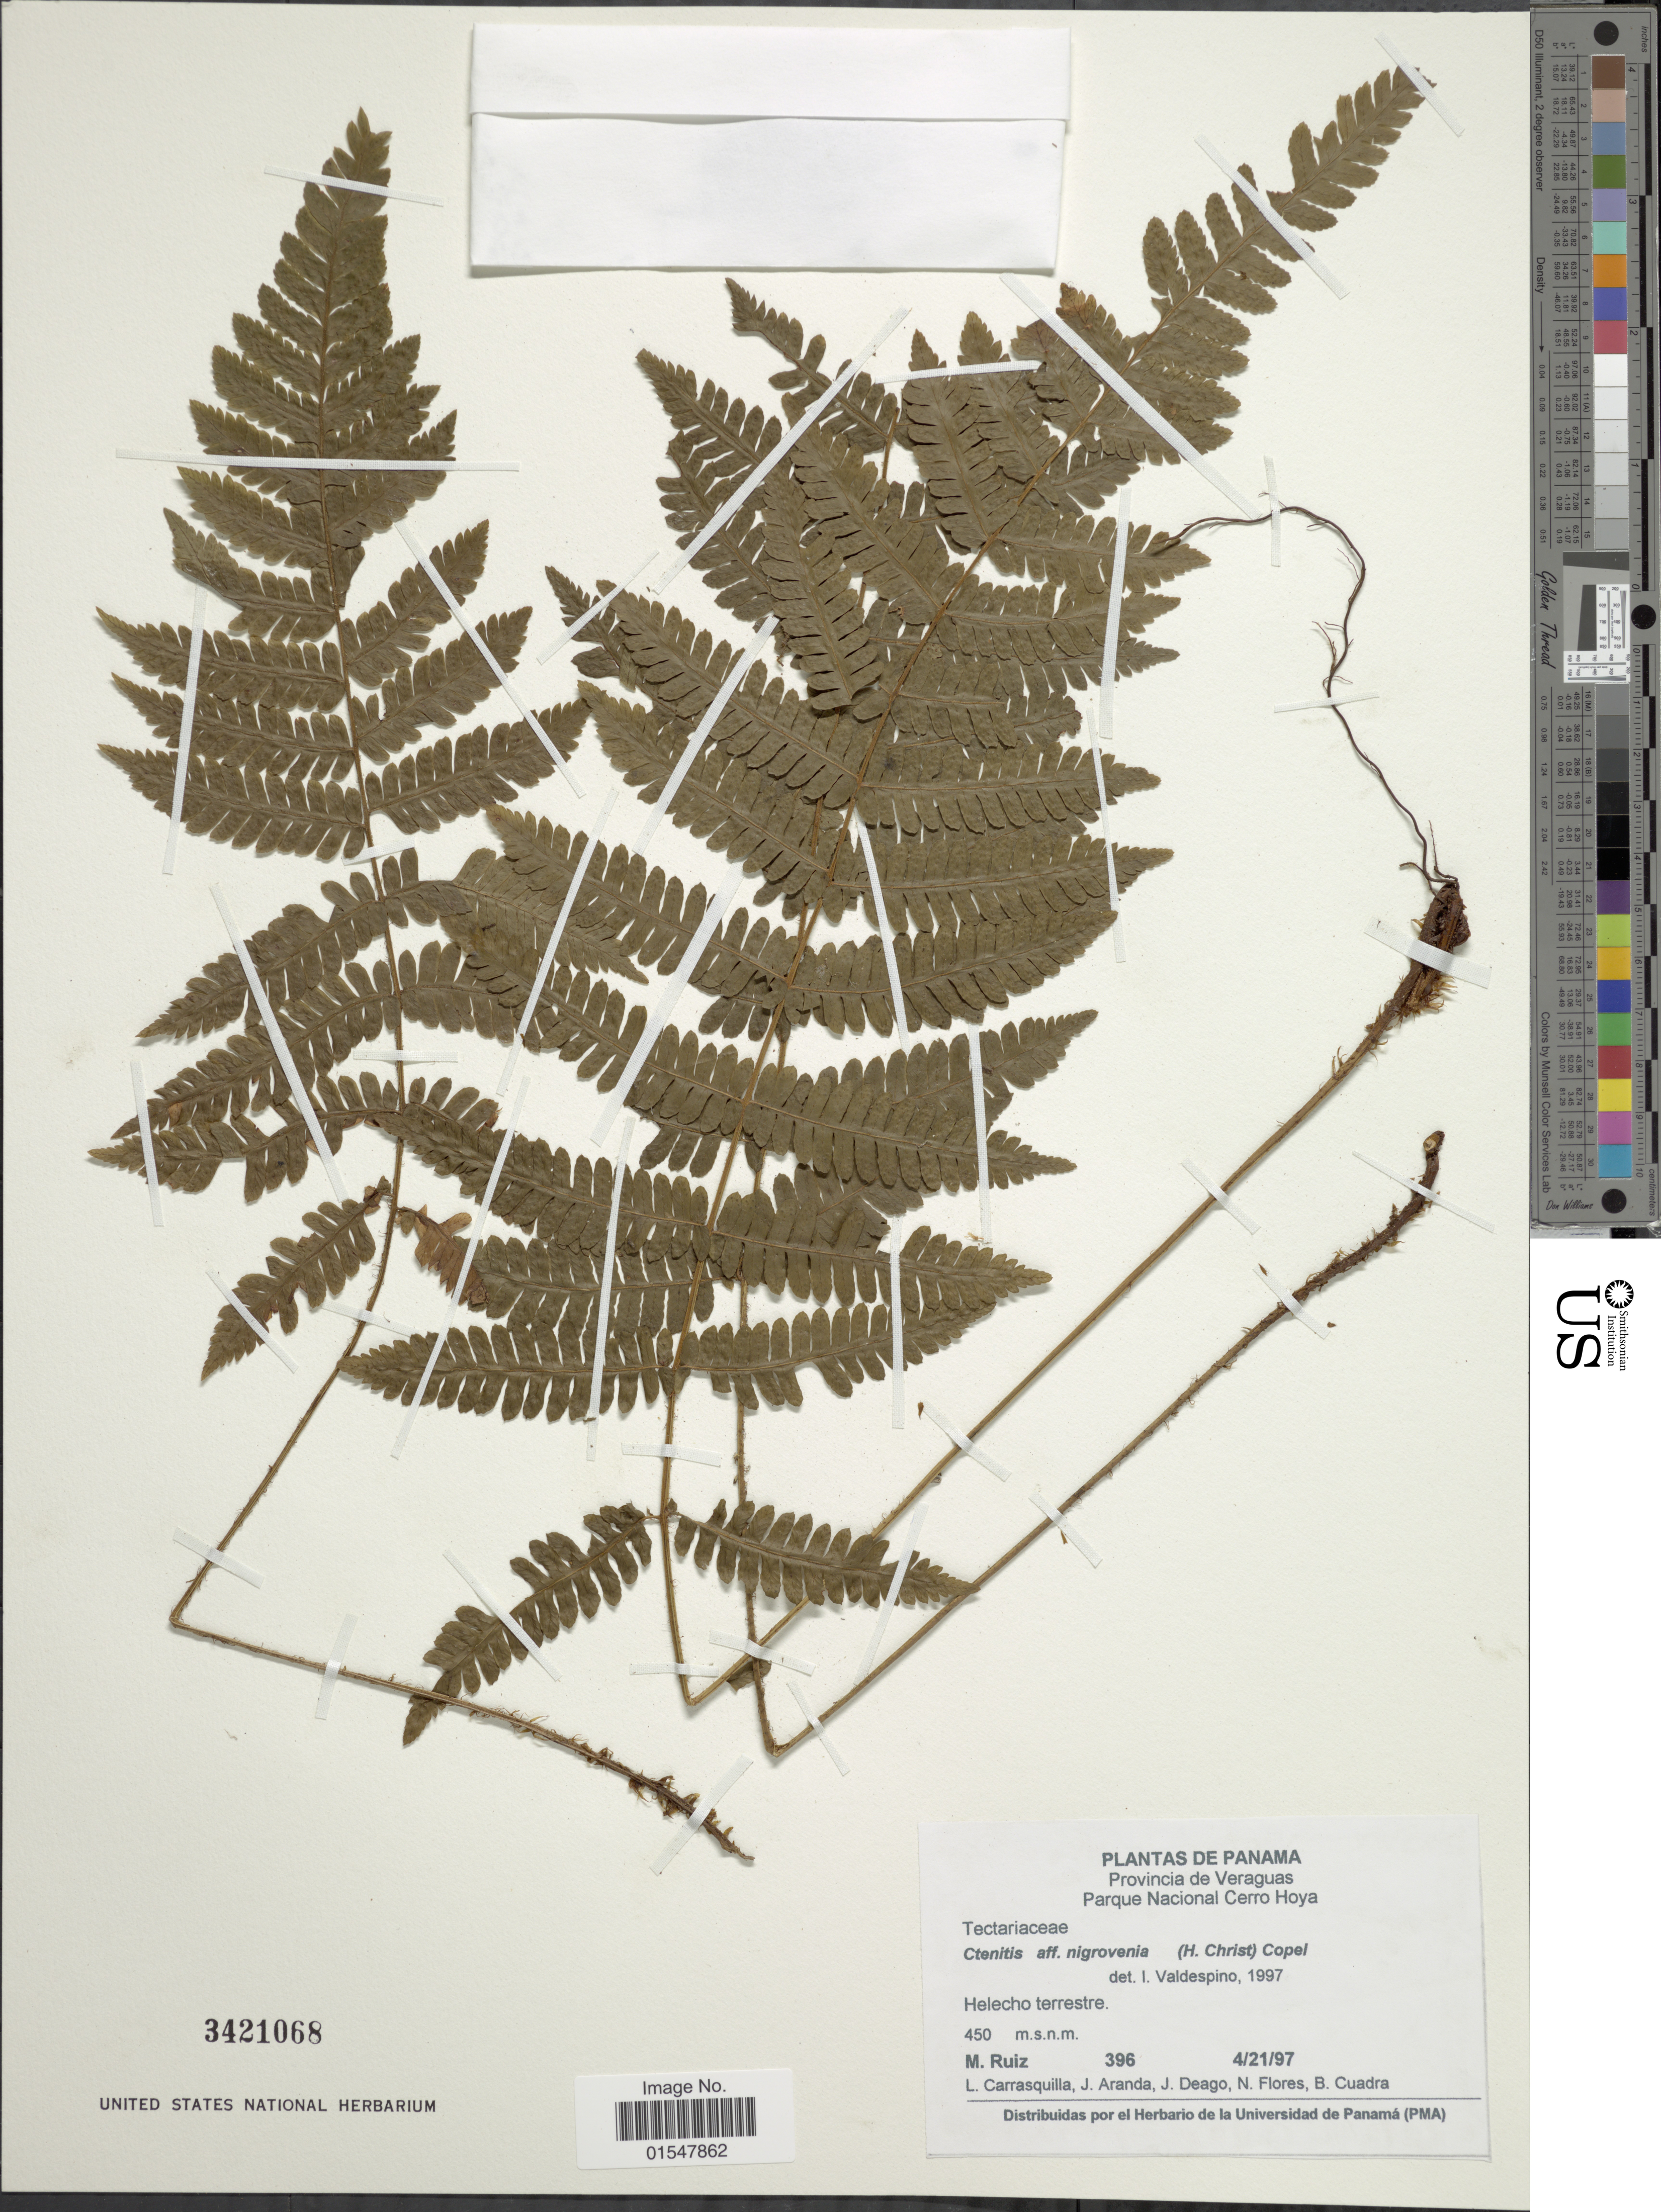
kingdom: Plantae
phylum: Tracheophyta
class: Polypodiopsida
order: Polypodiales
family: Dryopteridaceae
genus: Ctenitis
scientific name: Ctenitis nigrovenia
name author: (Christ) Copel.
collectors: M. Ruiz, L. Carrasquilla, J. Aranda, J. Deago & et al.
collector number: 396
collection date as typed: Transcribed d/m/y: 21/4/97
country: Panama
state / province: Veraguas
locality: Panama, Provincia de Veraguas, Parque Nacional Cerro Hoya.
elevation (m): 450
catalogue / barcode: US 3421068